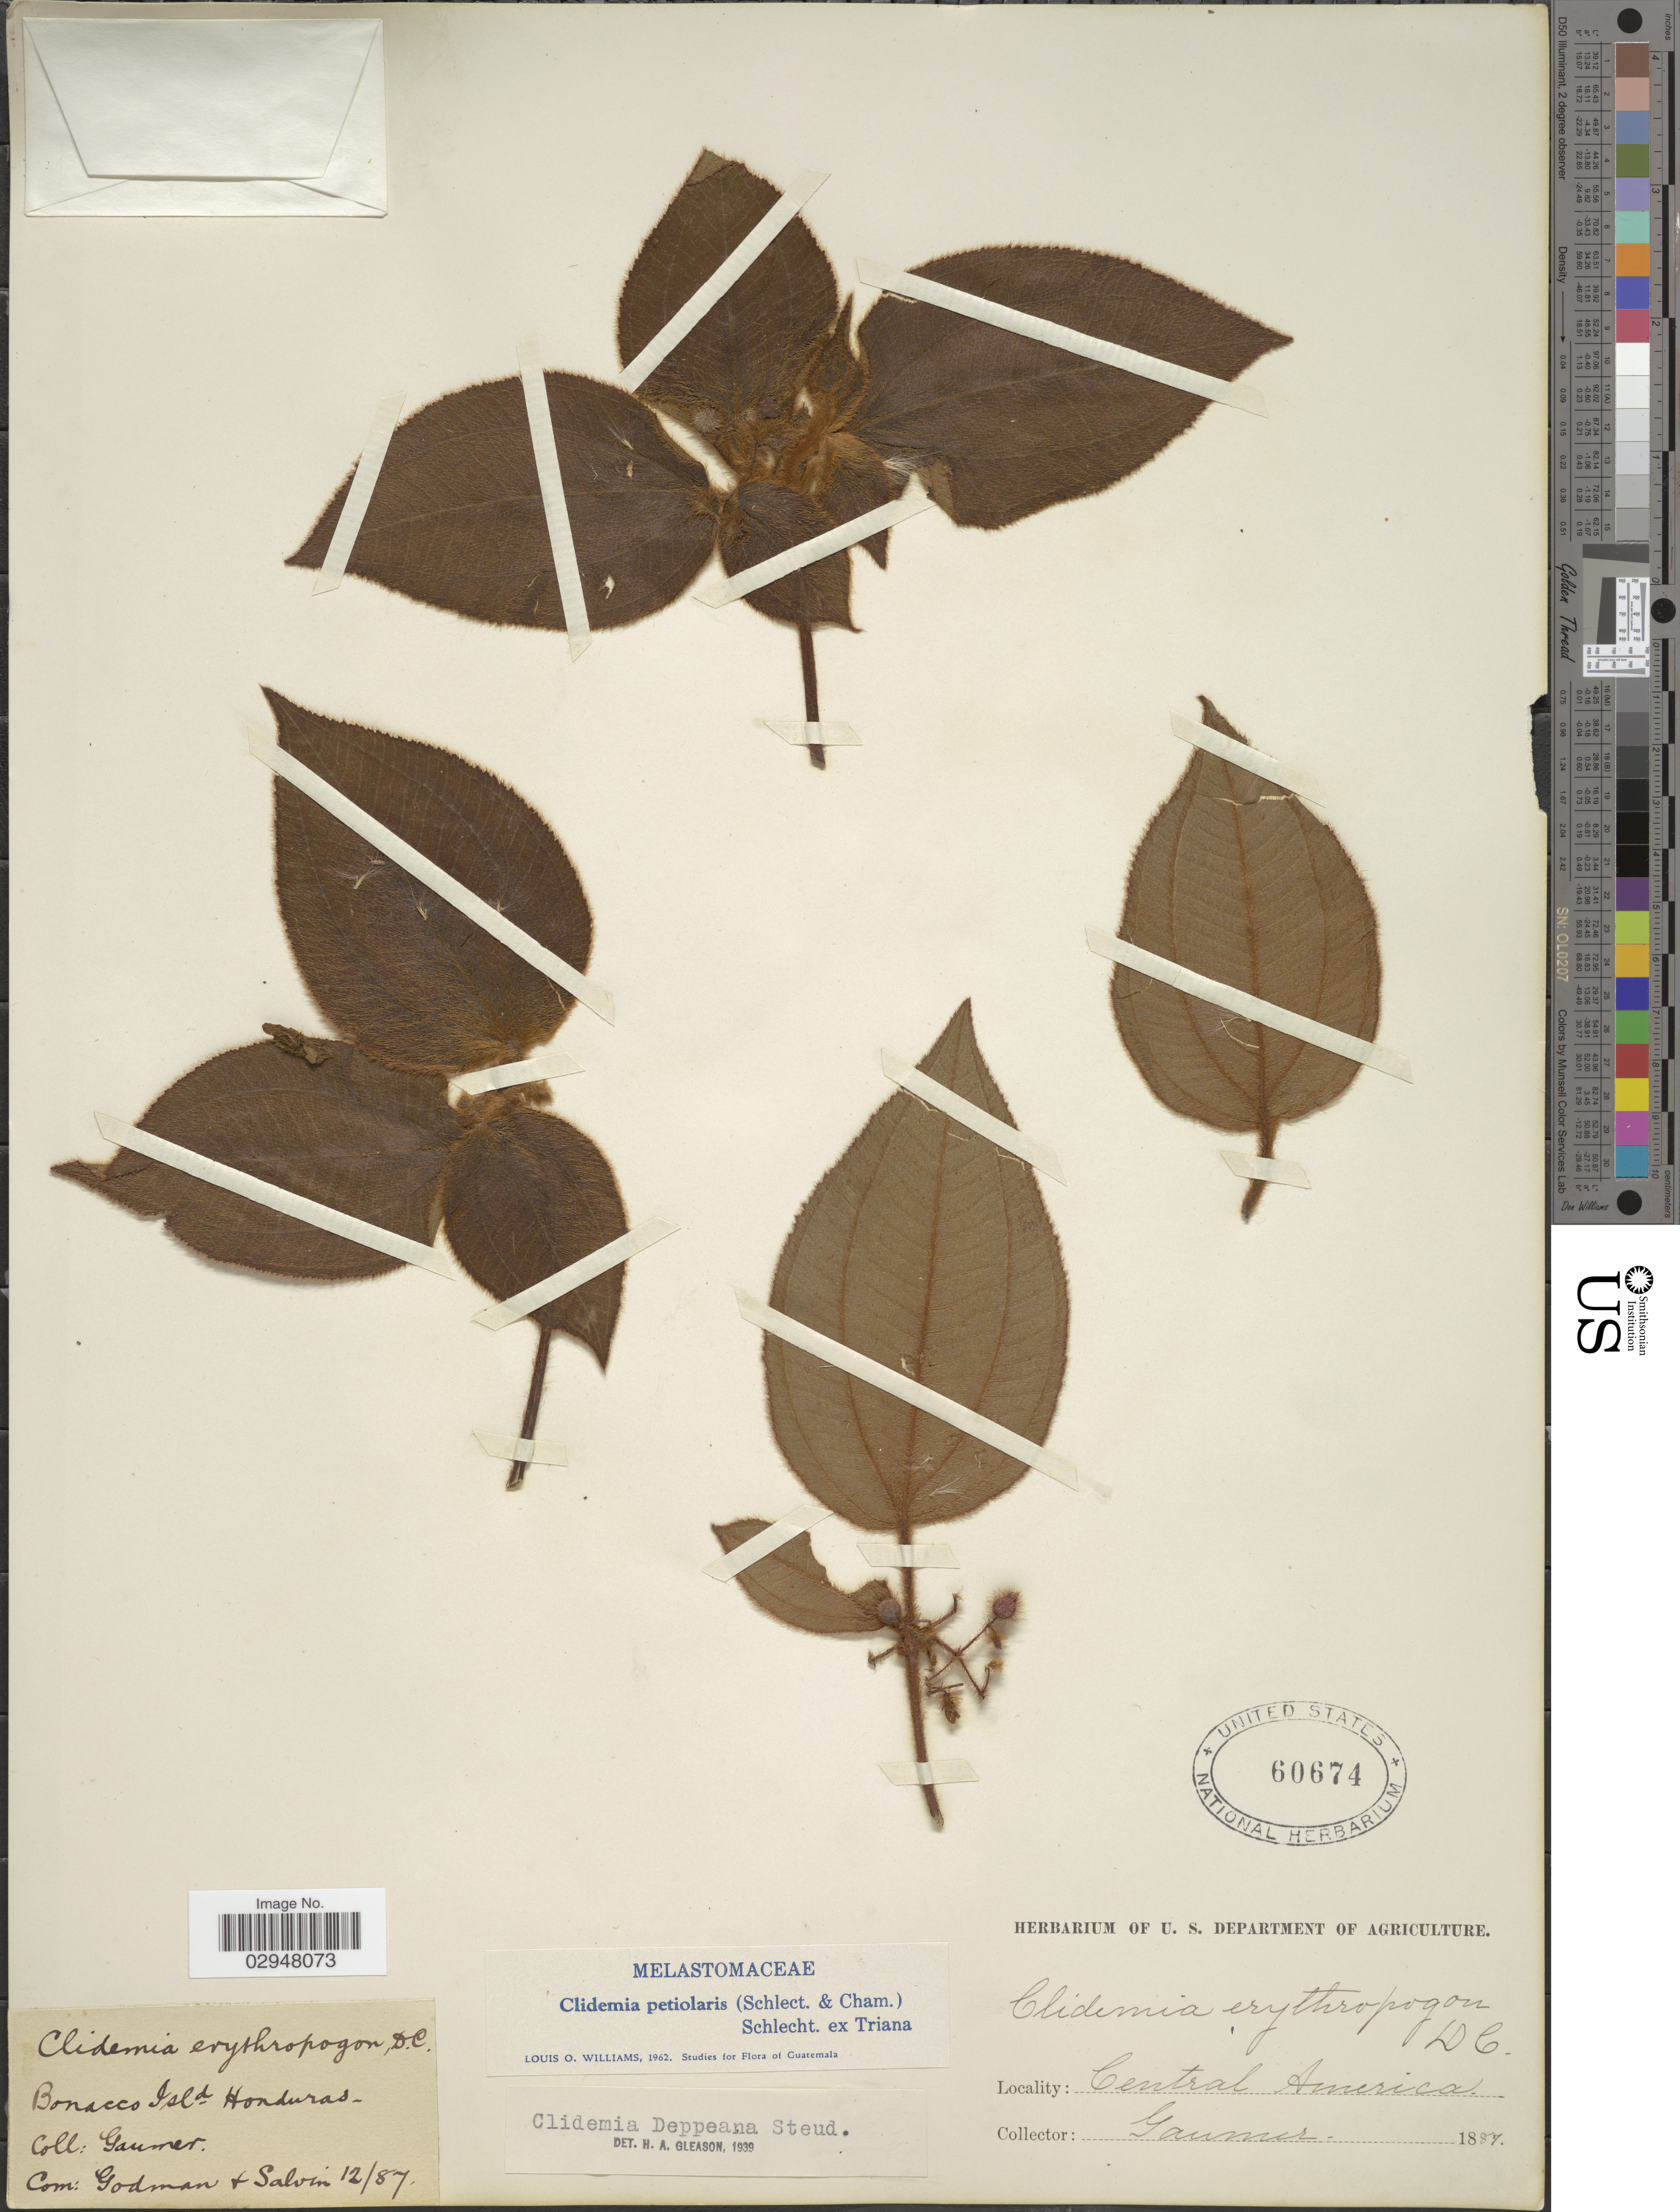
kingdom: Plantae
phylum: Tracheophyta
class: Magnoliopsida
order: Myrtales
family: Melastomataceae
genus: Clidemia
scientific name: Clidemia petiolaris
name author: (Schltdl. & Cham.) Schltdl. ex Triana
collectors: -. Gaumer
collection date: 1887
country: Honduras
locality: Bonaco Isl.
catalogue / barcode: US 60674